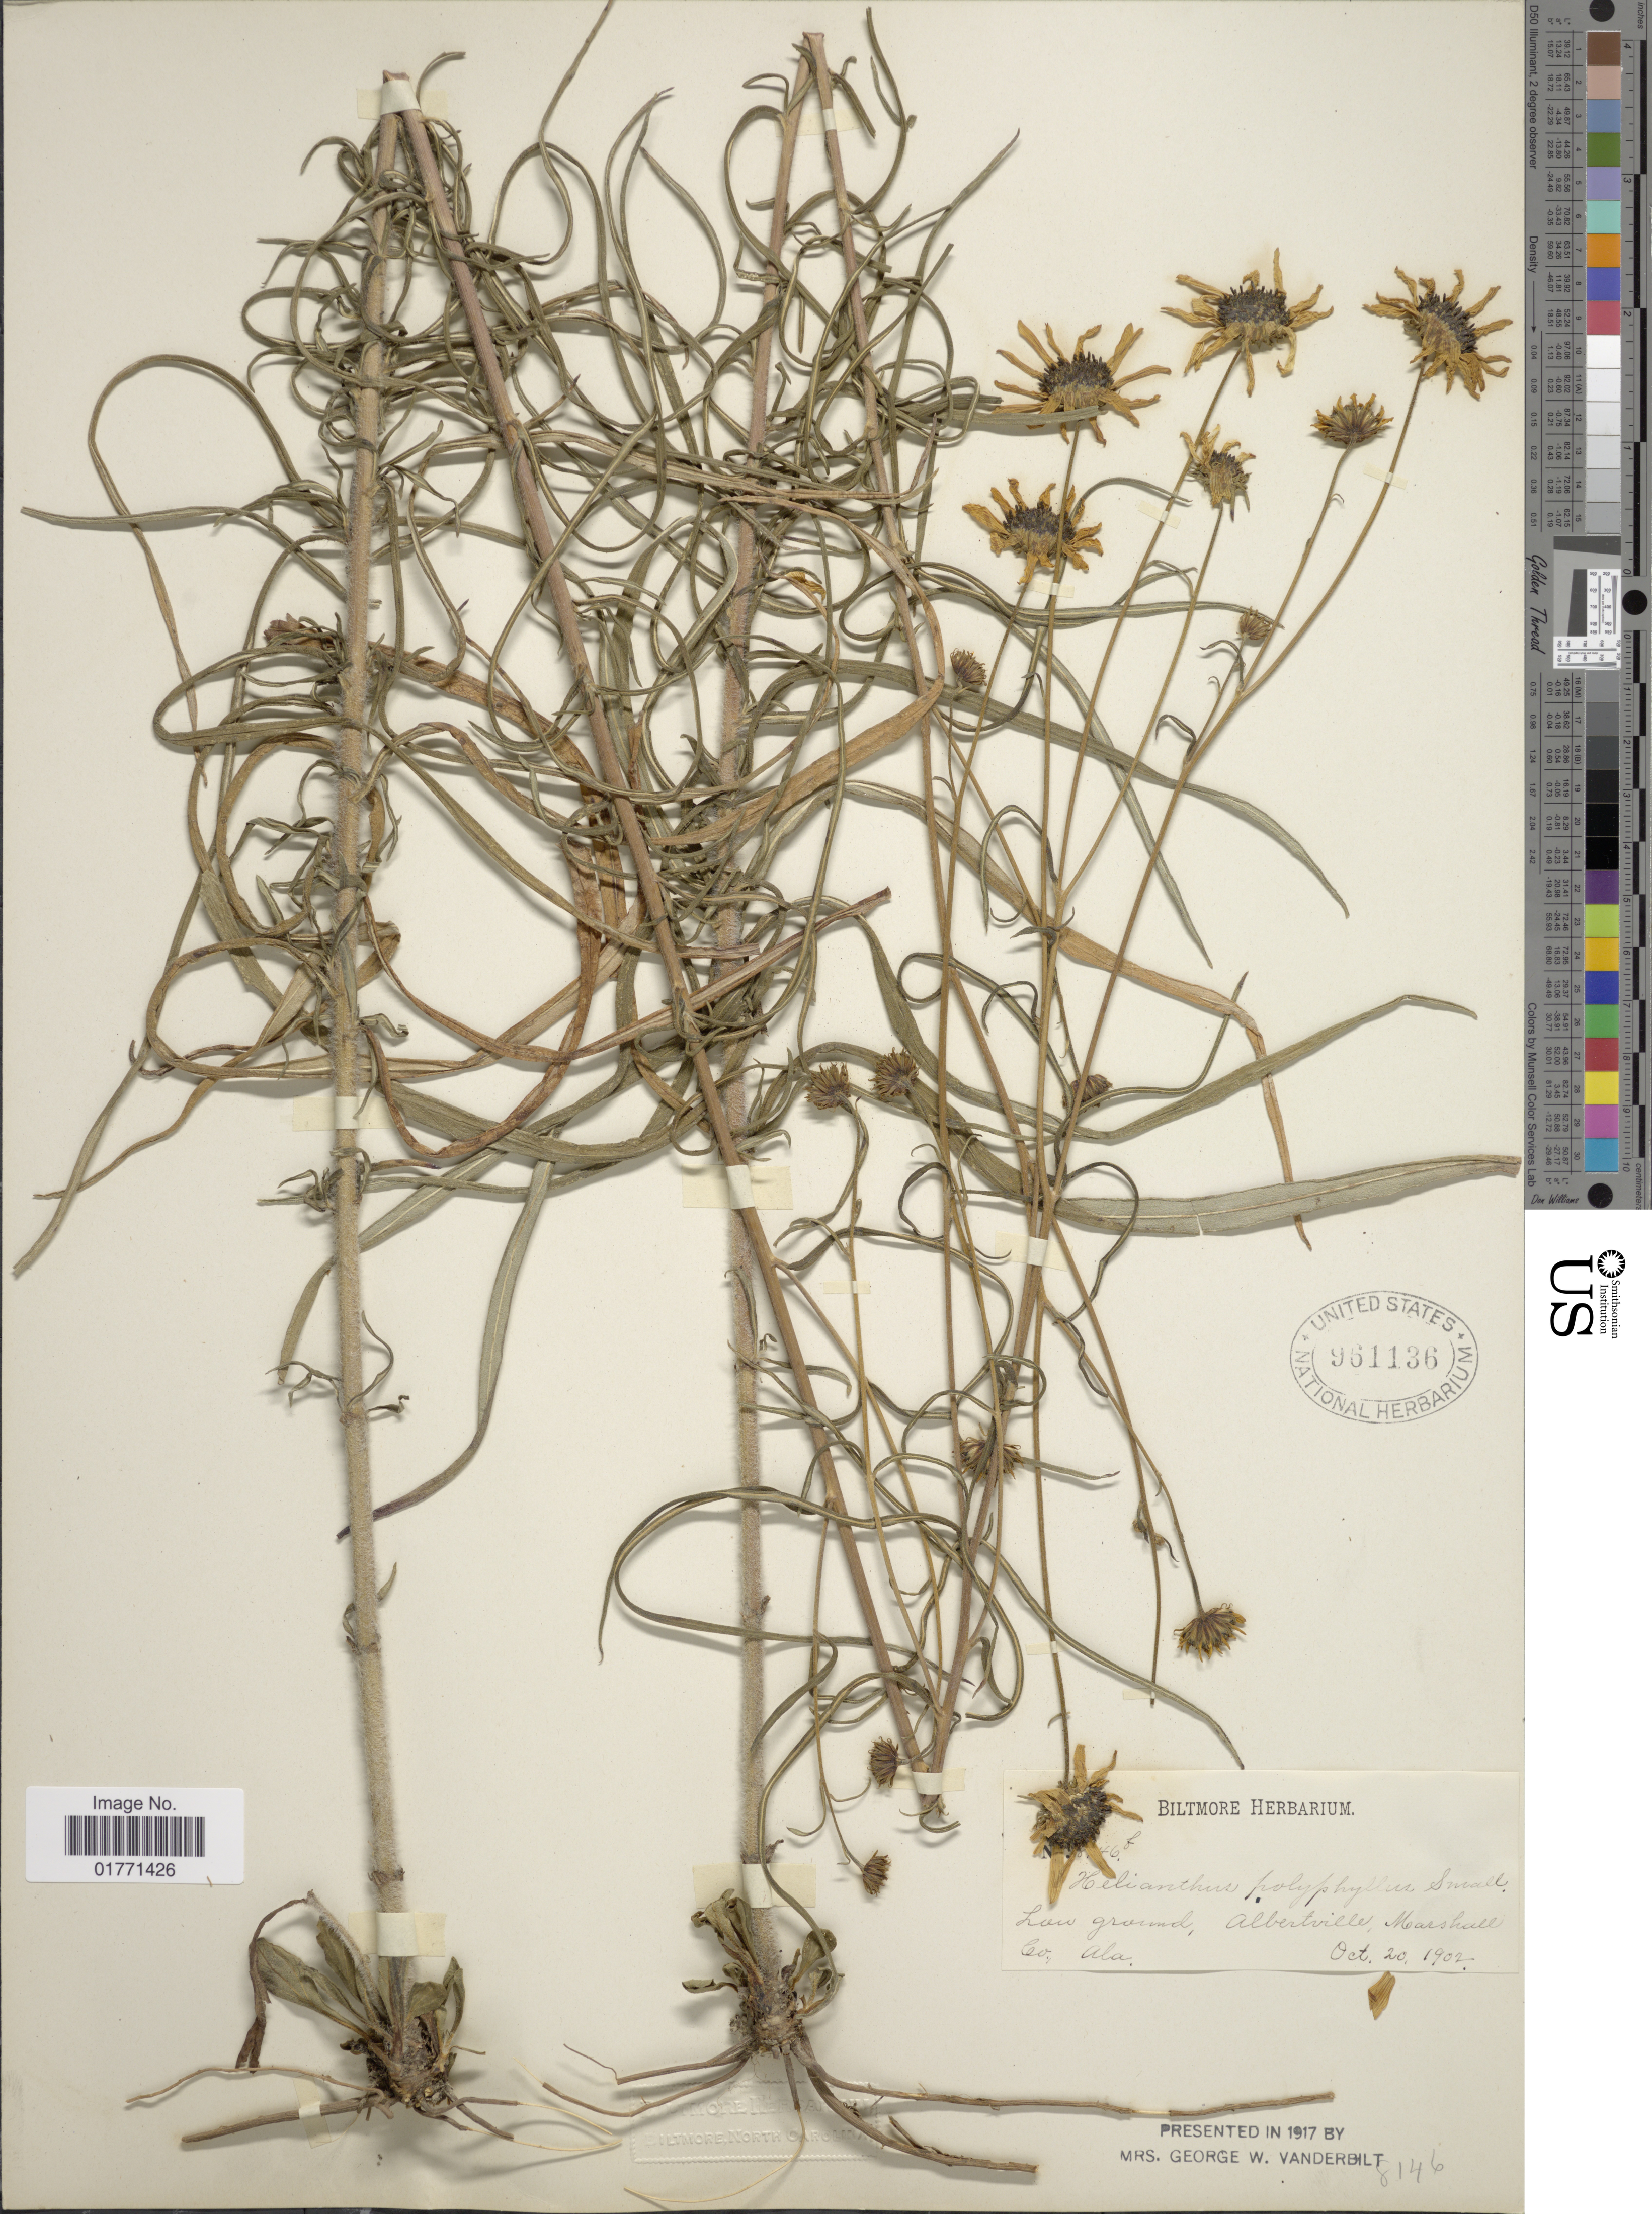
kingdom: Plantae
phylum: Tracheophyta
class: Magnoliopsida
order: Asterales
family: Asteraceae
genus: Helianthus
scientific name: Helianthus polyphyllus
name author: Small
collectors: ex herb. Biltmore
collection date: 1902-10-20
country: United States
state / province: Alabama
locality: Low ground, Albertville, Marshall Co.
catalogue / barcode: US 961136